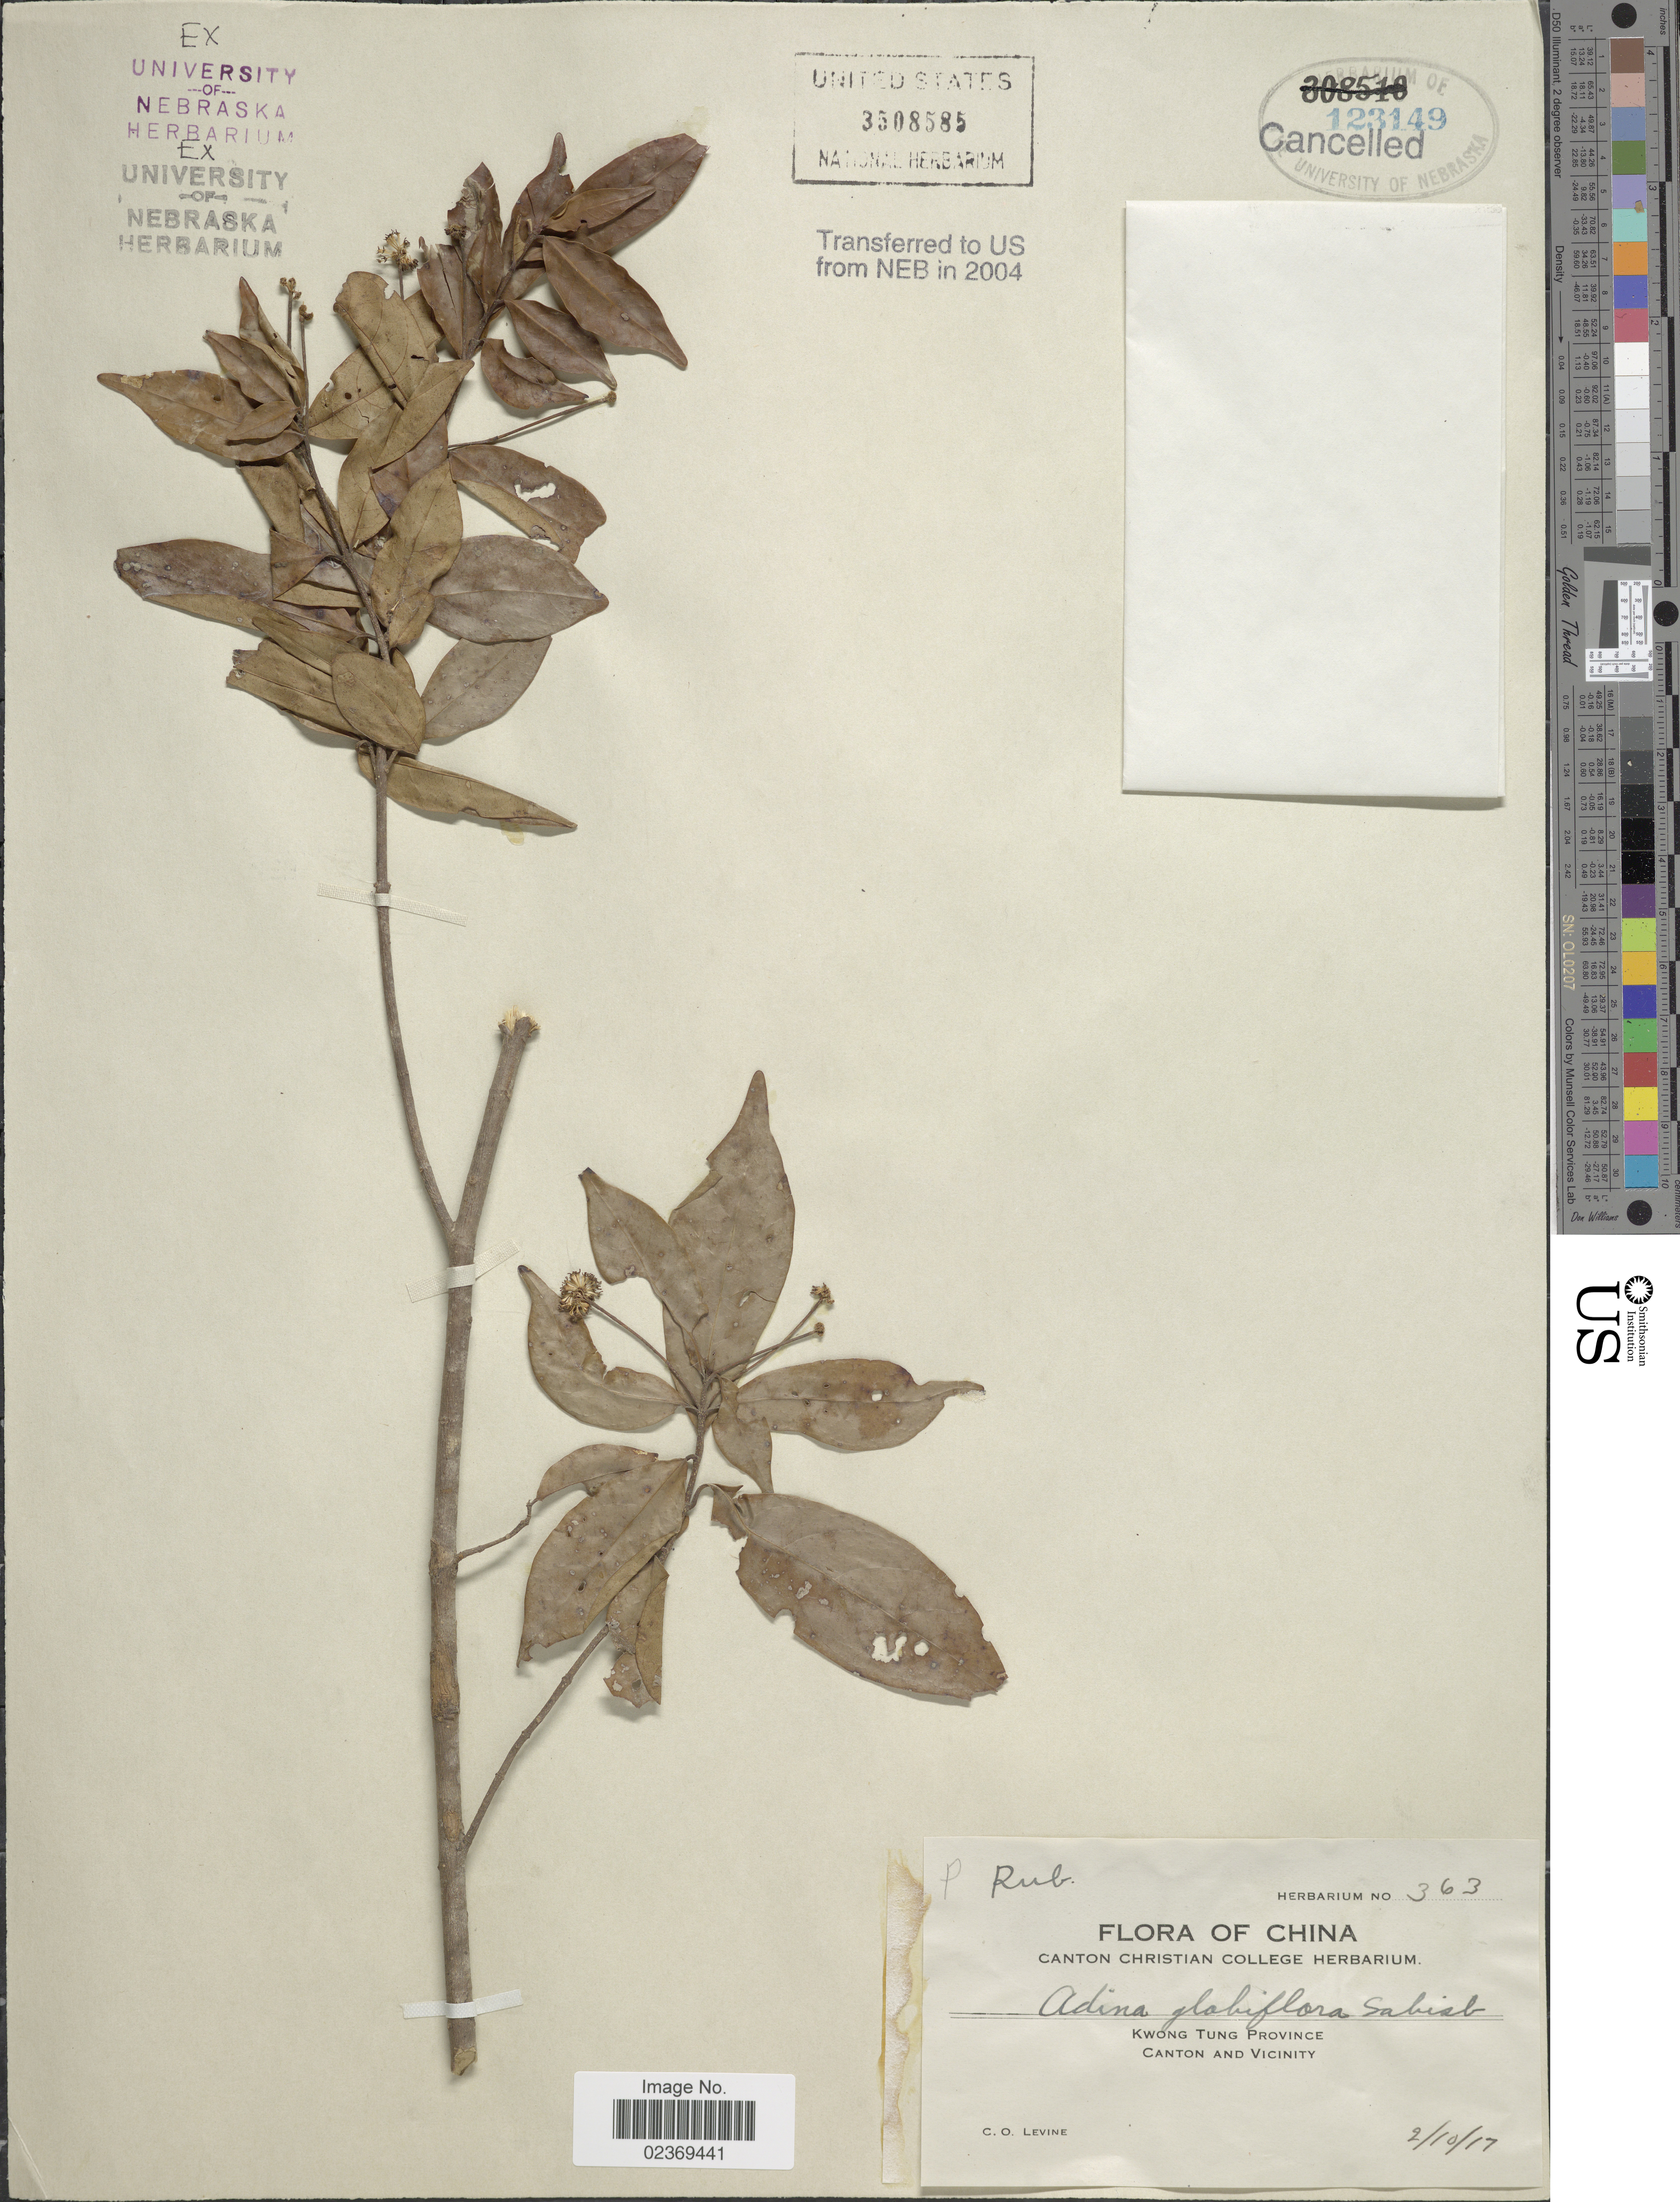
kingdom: Plantae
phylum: Tracheophyta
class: Magnoliopsida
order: Gentianales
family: Rubiaceae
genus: Adina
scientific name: Adina pilulifera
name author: (Lam.) Franch. & Drake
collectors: C. O. Levine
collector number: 363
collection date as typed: Transcribed d/m/y: 10/2/17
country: China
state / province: Guangdong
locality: Kwong Tung Province, Canton and Vicinity.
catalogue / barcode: US 3508585